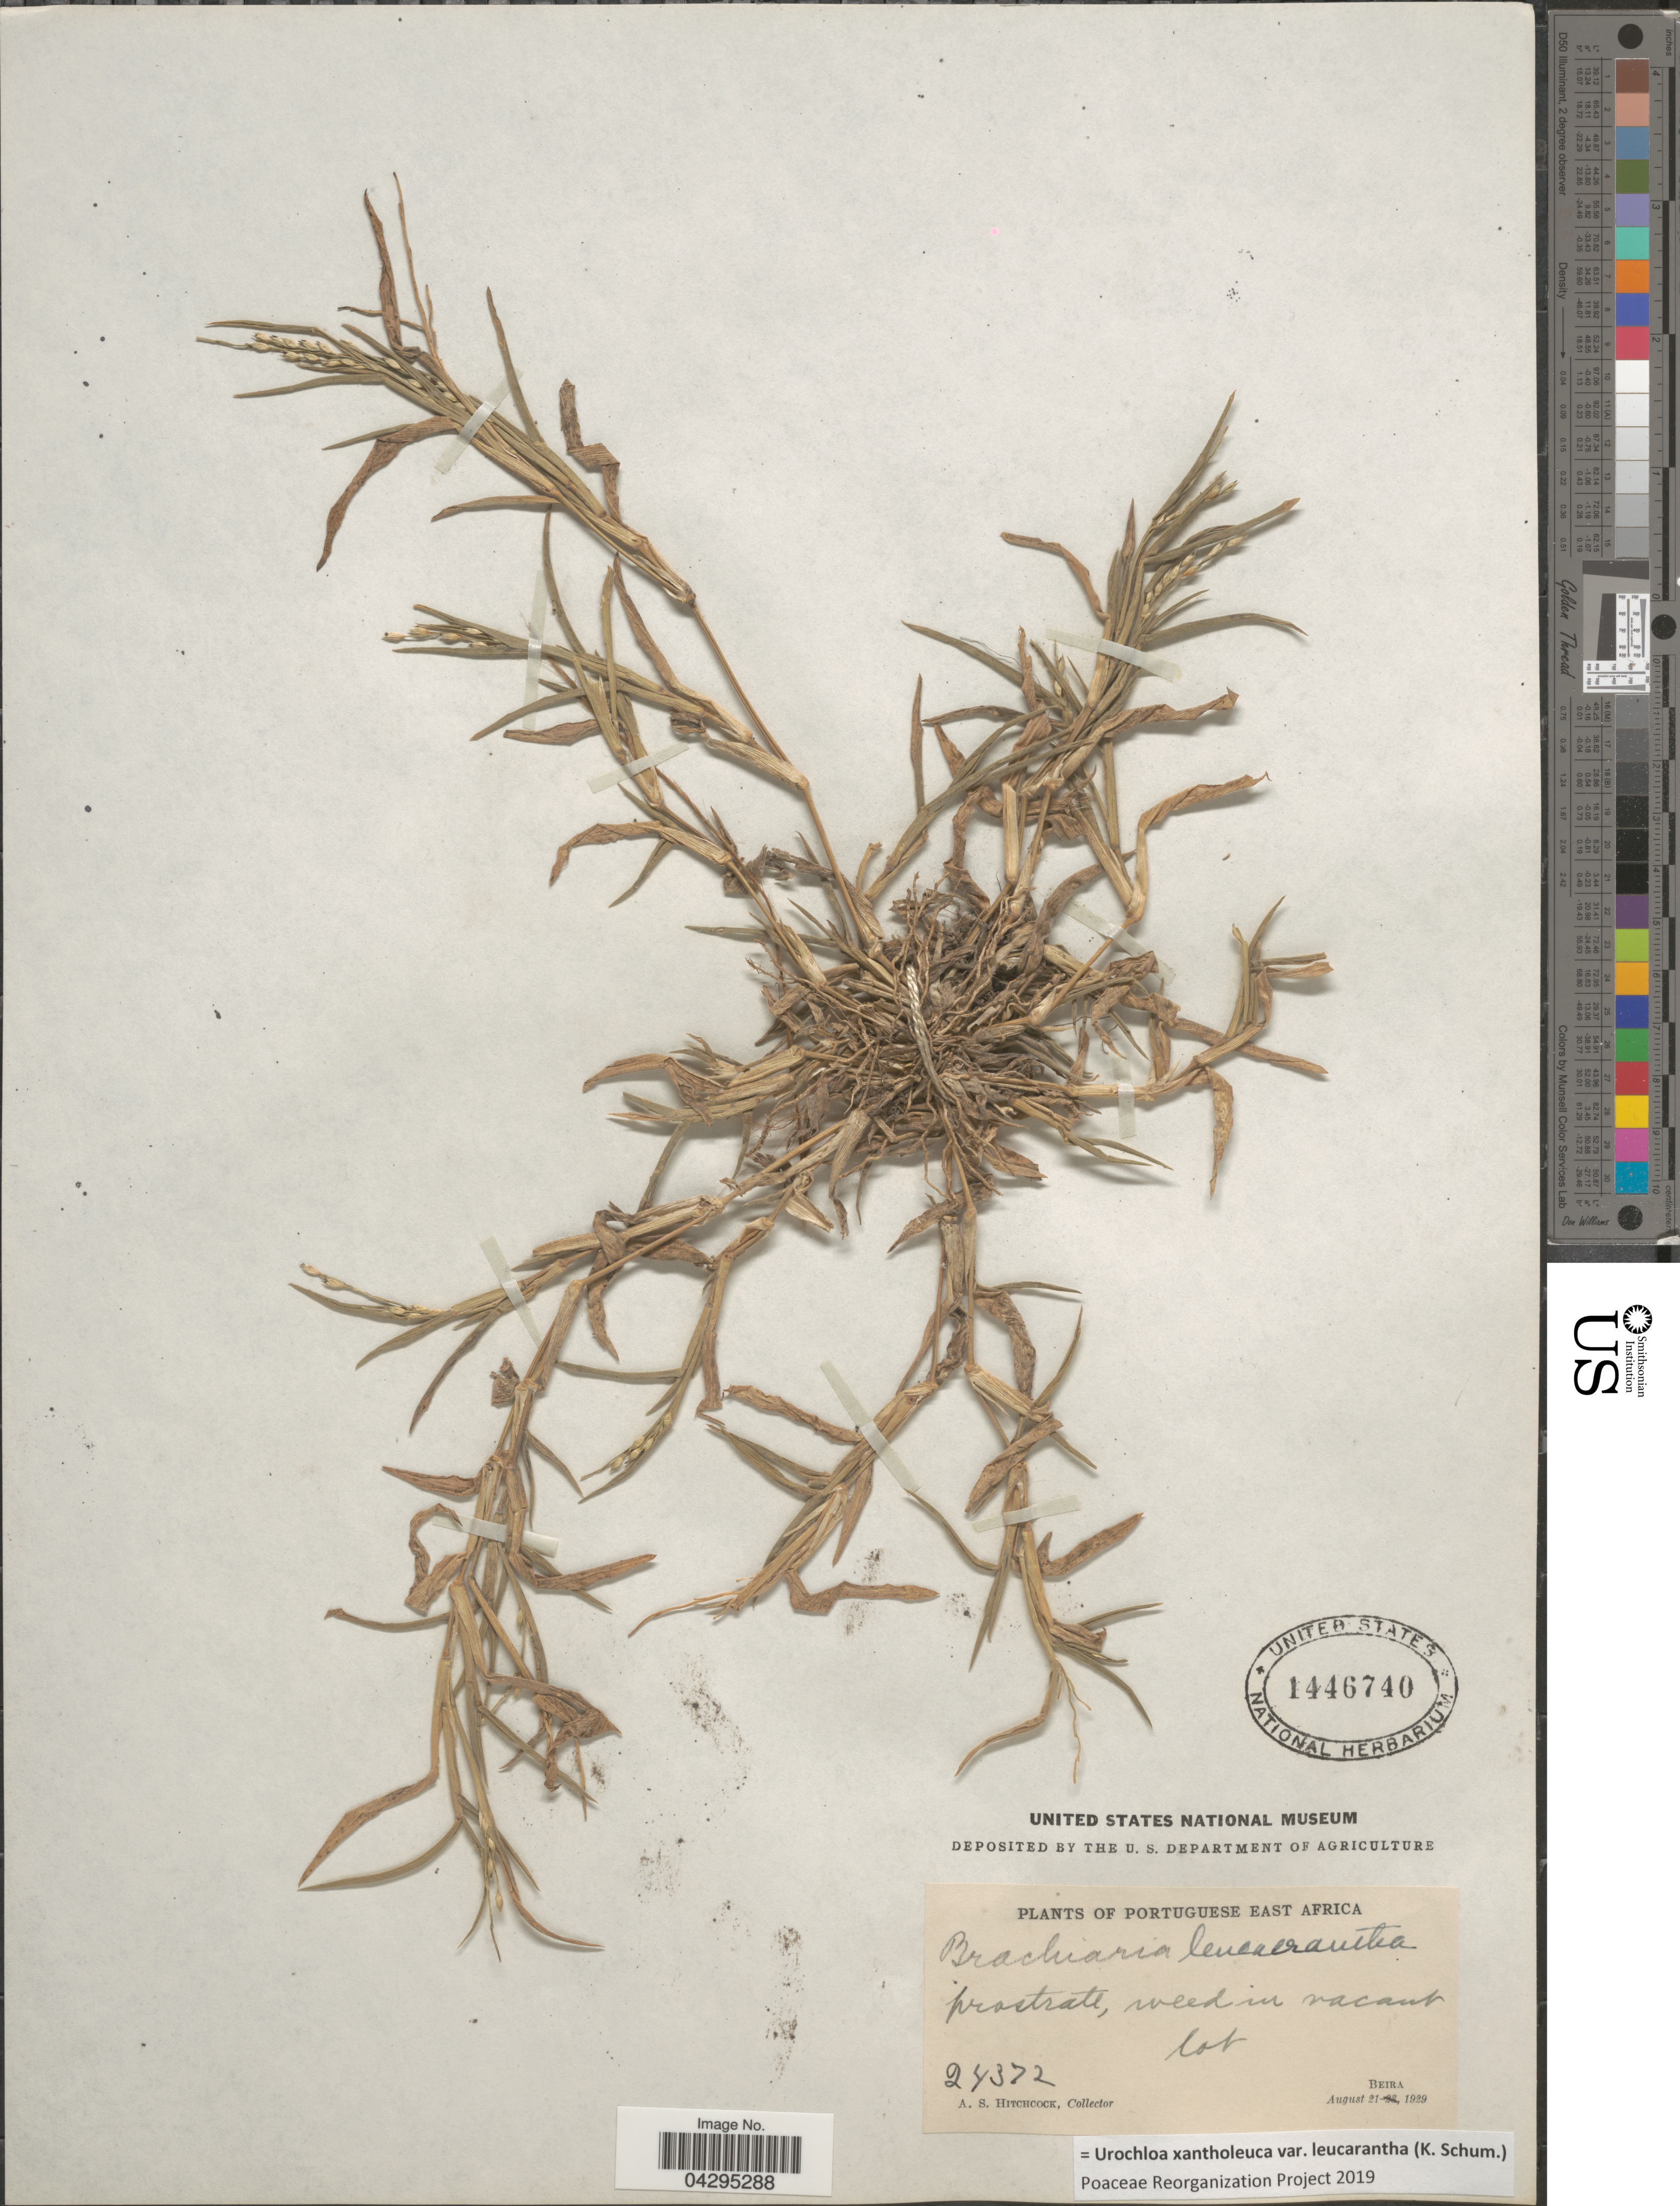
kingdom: Plantae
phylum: Tracheophyta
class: Liliopsida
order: Poales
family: Poaceae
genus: Urochloa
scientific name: Urochloa xantholeuca var. leucarantha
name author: (K. Schum.)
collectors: A. S. Hitchcock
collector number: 24372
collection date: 1929-08-21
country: Mozambique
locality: Portuguese East Africa. Beira.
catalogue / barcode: US 1446740